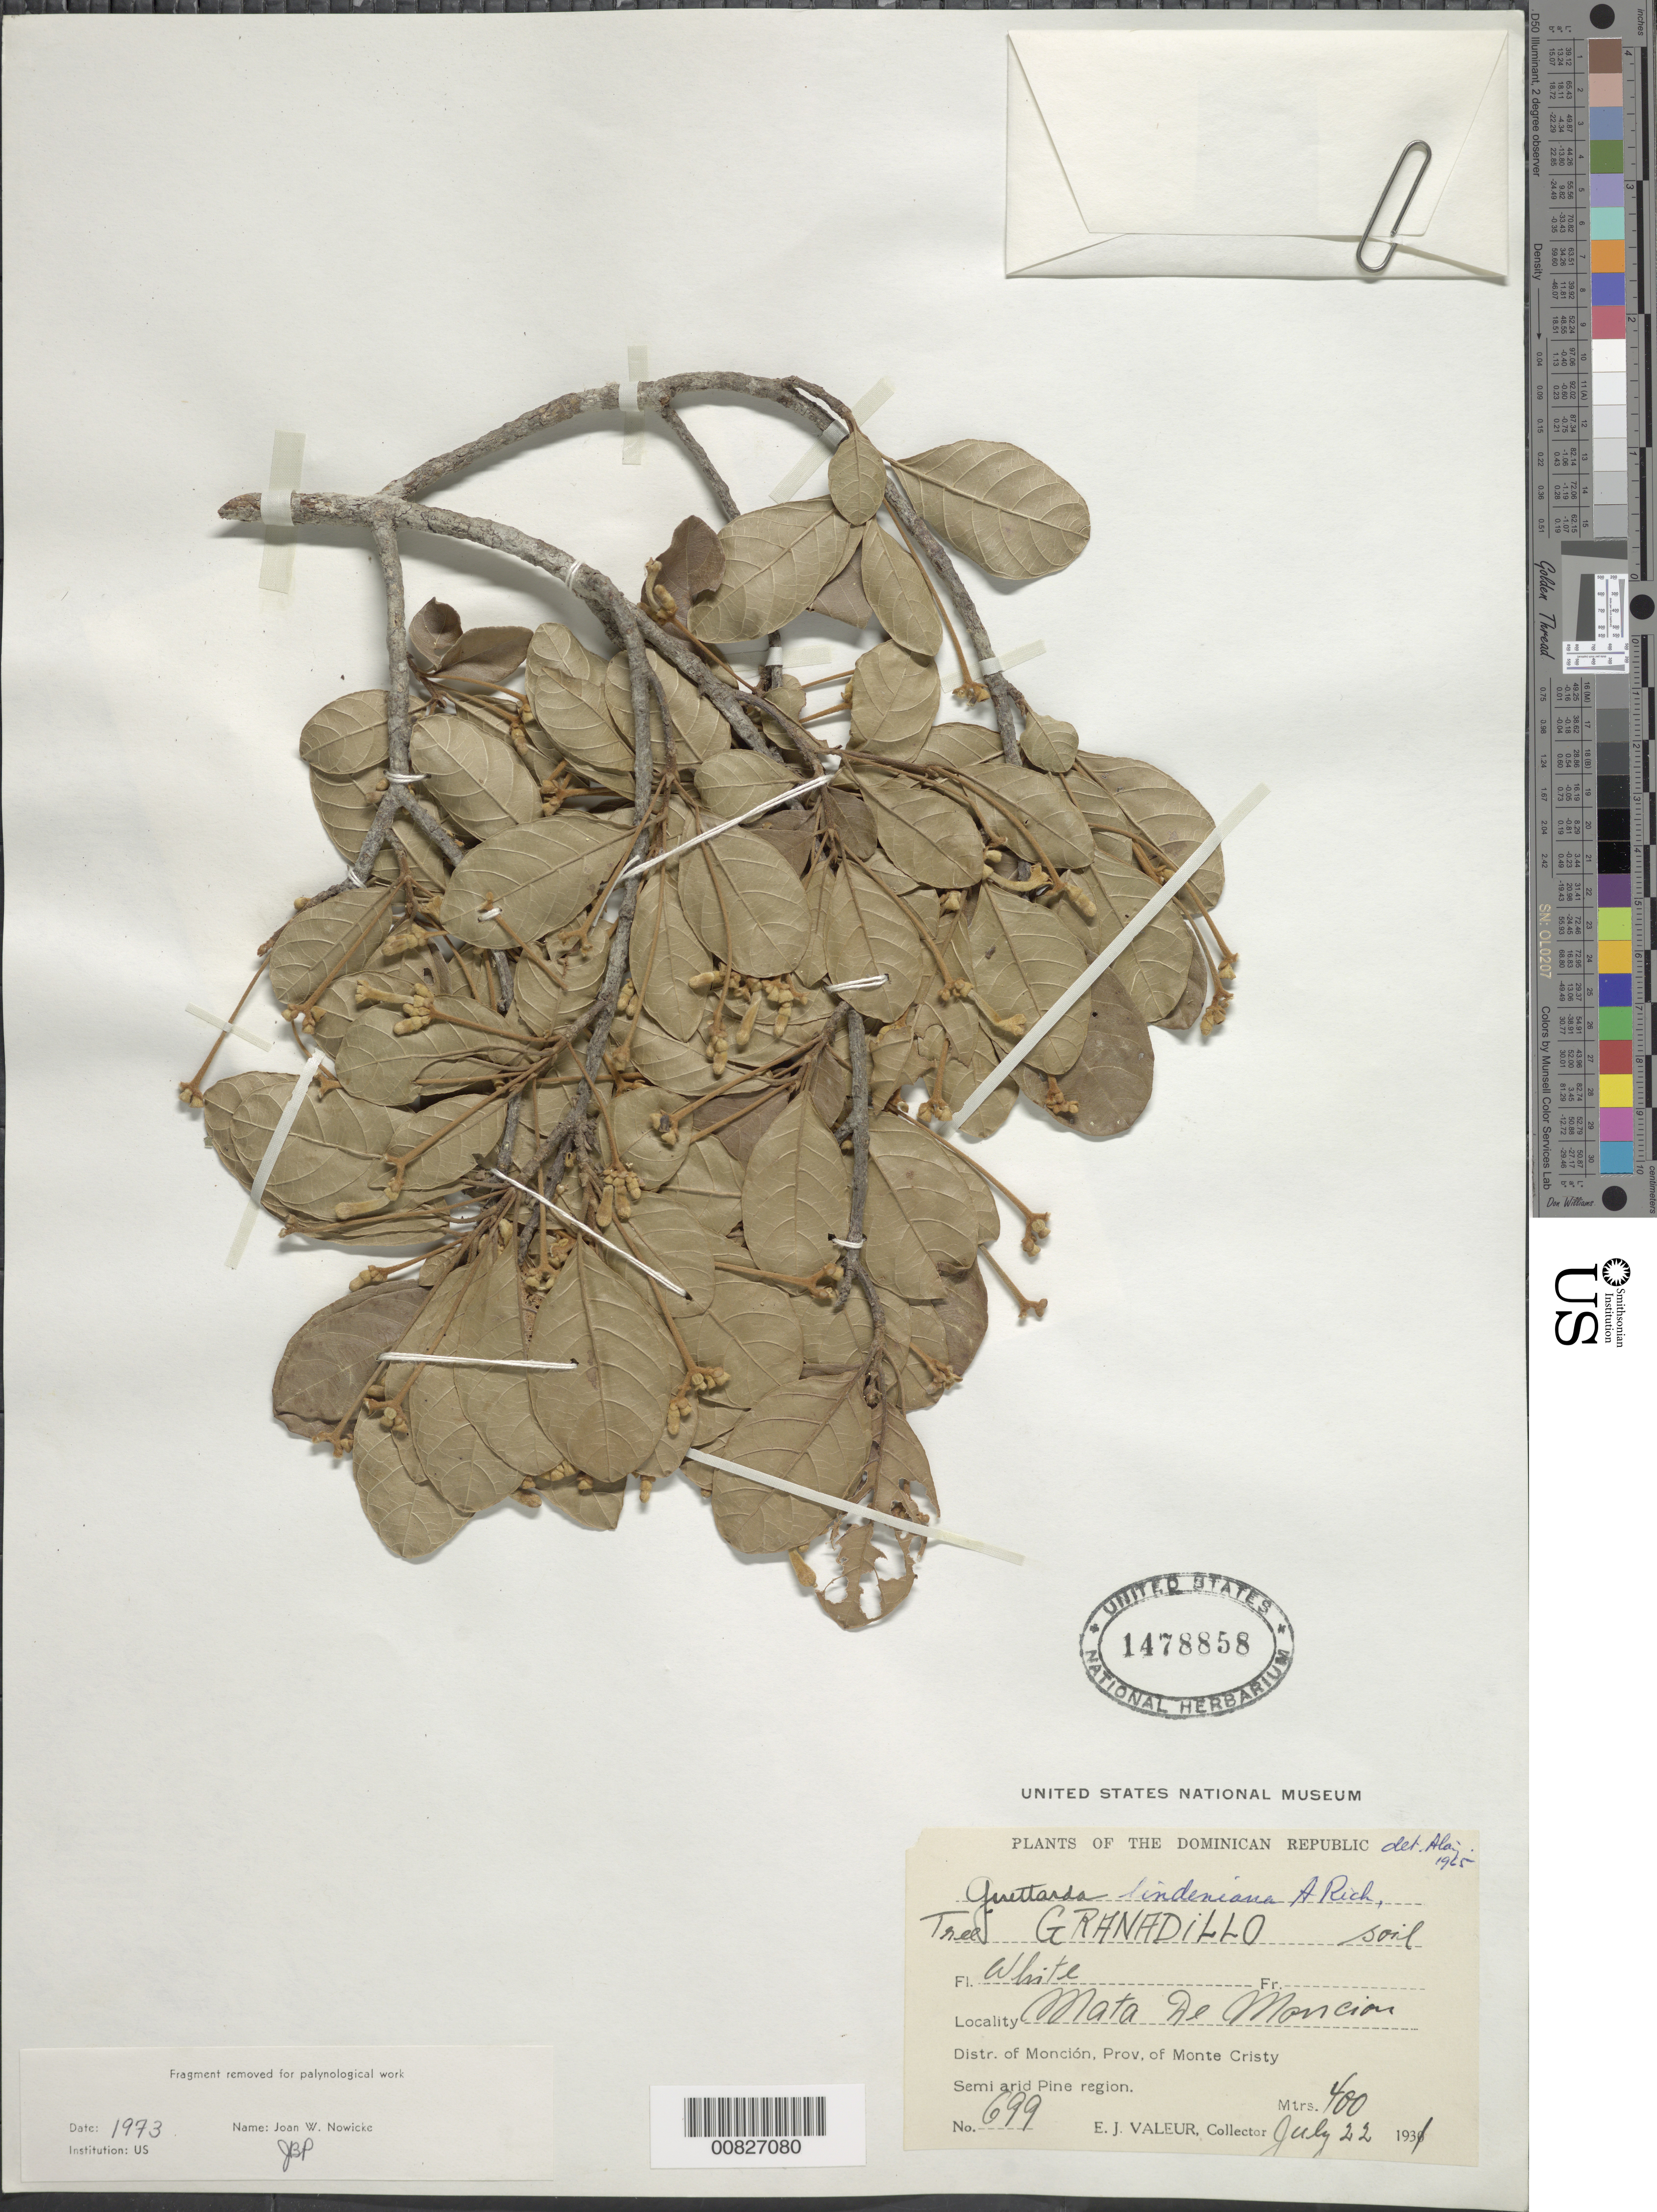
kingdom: Plantae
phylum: Tracheophyta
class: Magnoliopsida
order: Gentianales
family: Rubiaceae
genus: Guettarda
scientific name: Guettarda lindeniana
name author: A. Rich.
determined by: Liogier, Alain H.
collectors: E. Valeur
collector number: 699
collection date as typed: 22 Jul 1931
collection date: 1931-07-22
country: Dominican Republic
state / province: Monte Cristi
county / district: Monción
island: Hispaniola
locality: Mata de Moncion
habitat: Soil, semi arid pine region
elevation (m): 400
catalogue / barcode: US 1478858